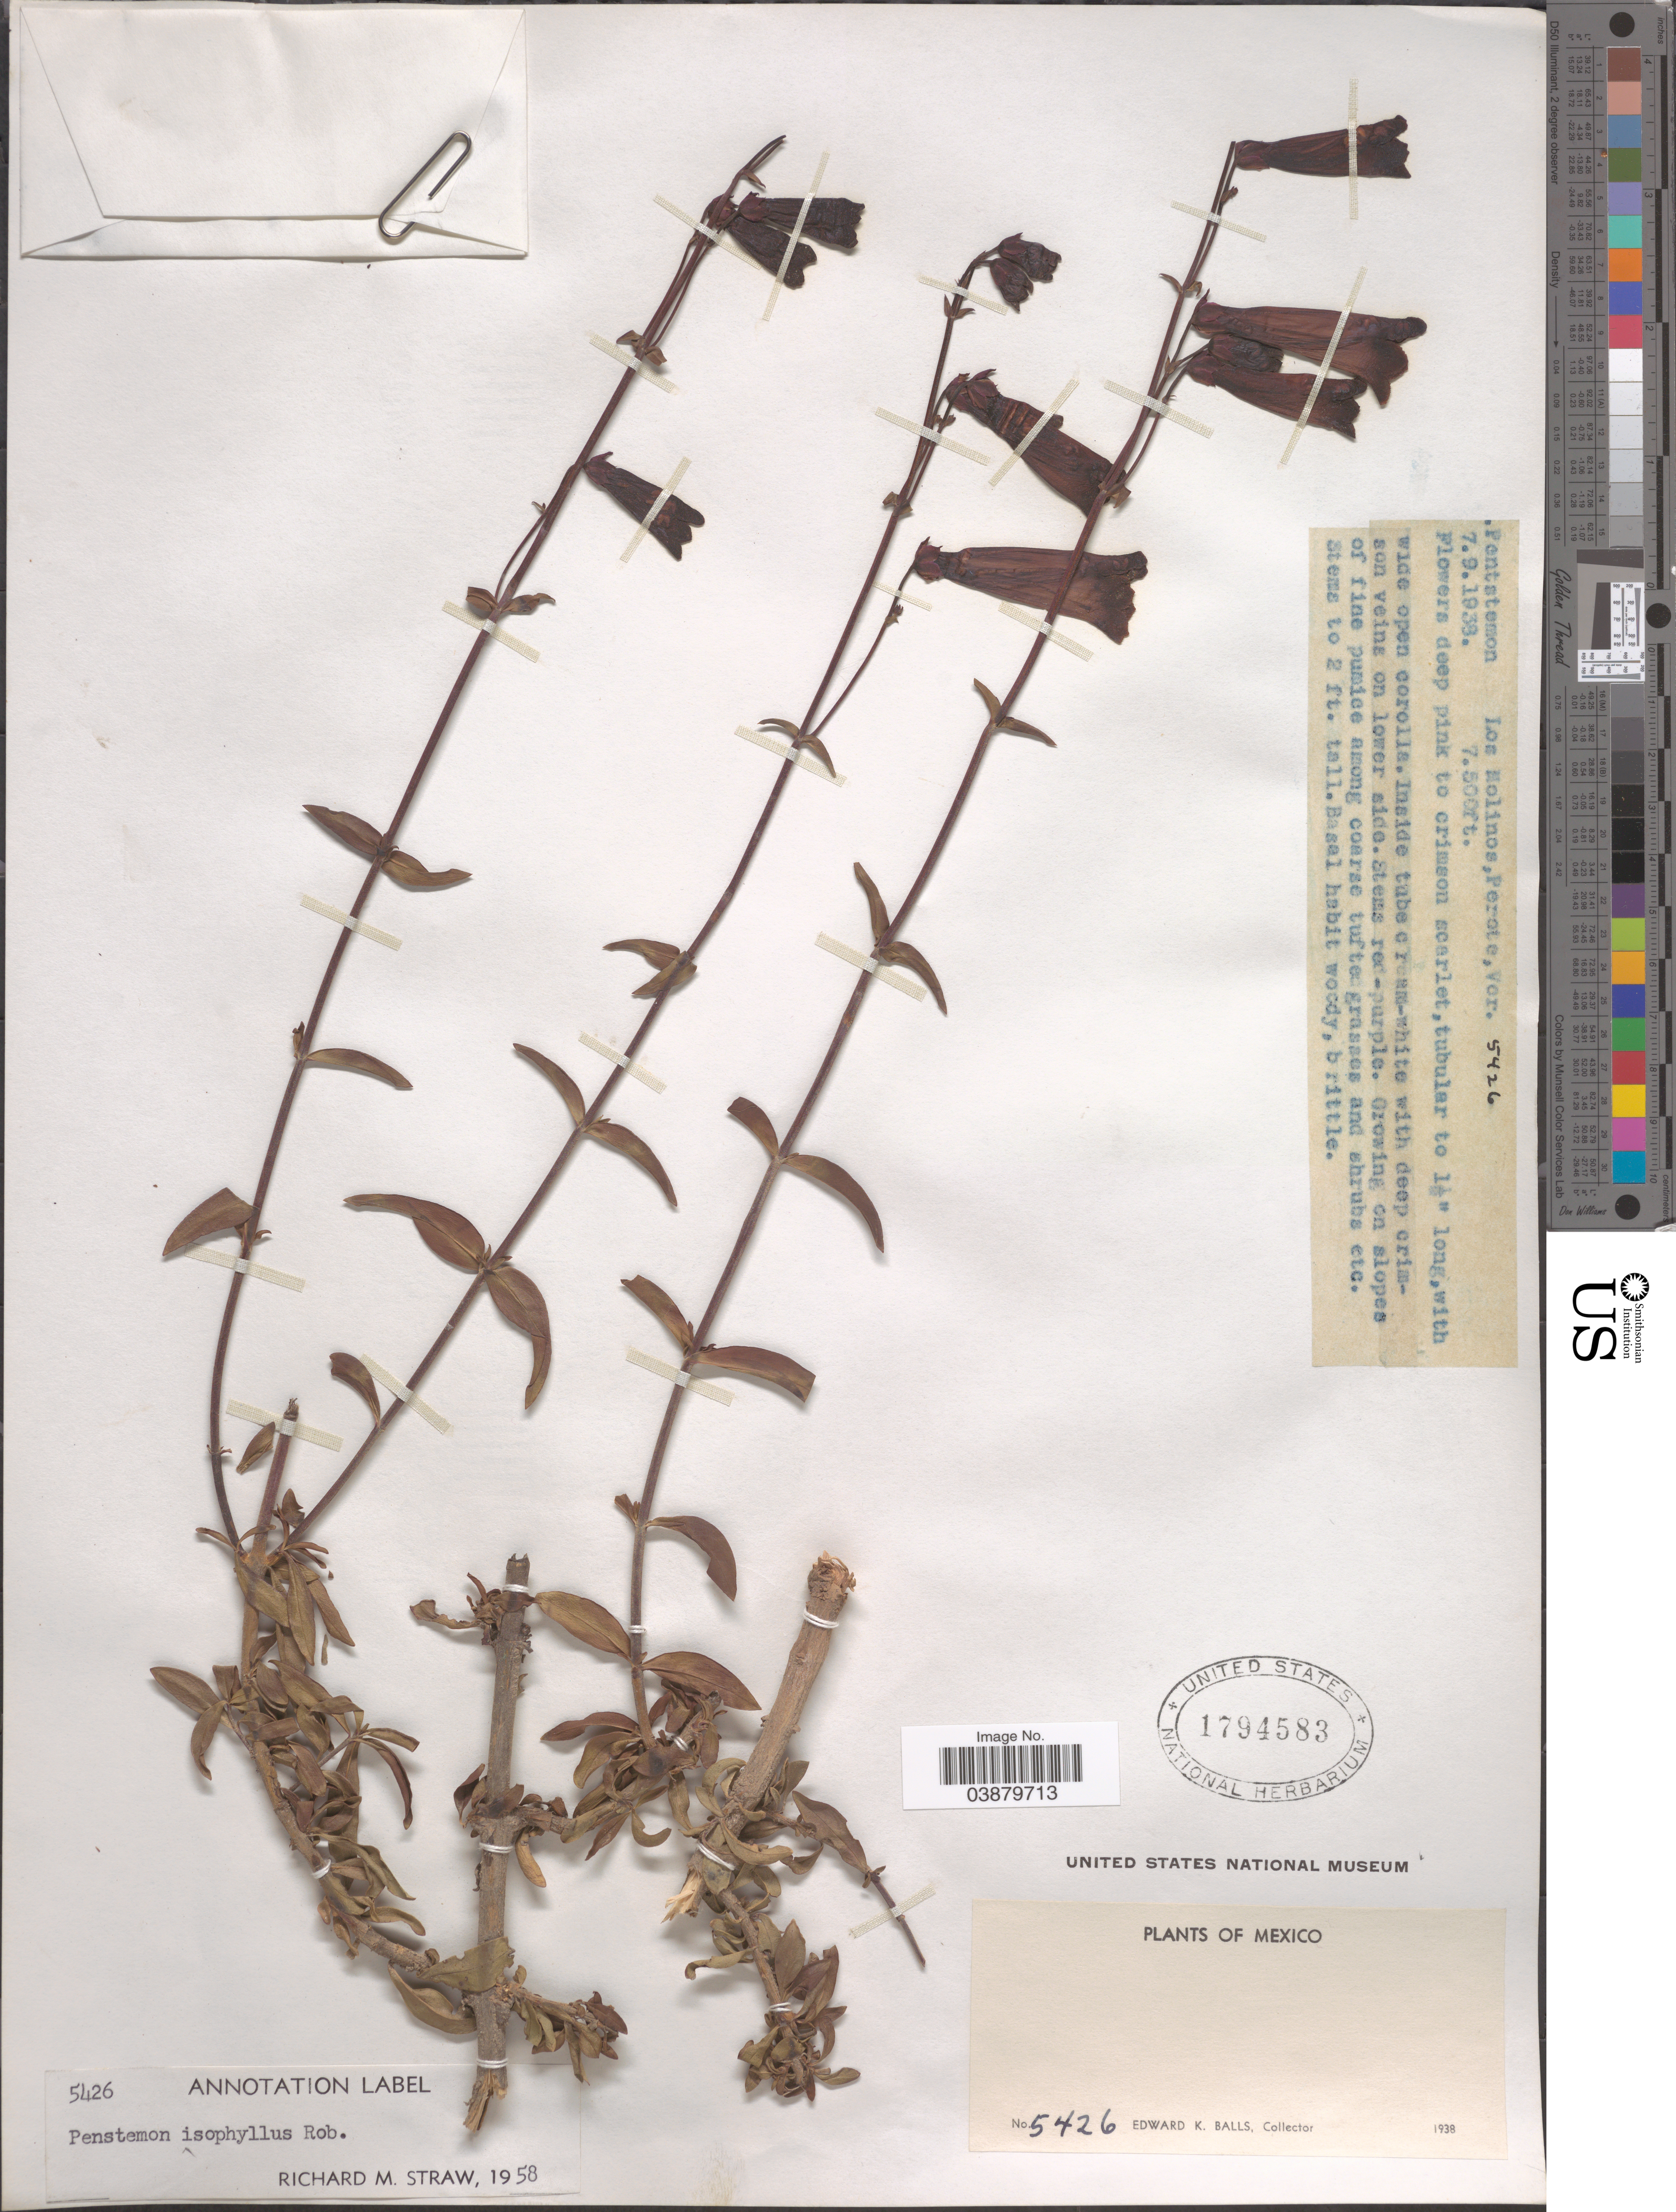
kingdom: Plantae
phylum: Tracheophyta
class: Magnoliopsida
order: Lamiales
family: Plantaginaceae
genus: Penstemon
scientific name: Penstemon isophyllus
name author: B.L. Rob.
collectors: E. K. Balls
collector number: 5426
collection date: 1938-09-07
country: Mexico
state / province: Veracruz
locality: Los Molinos, Perote, Ver.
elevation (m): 2286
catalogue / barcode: US 1794583